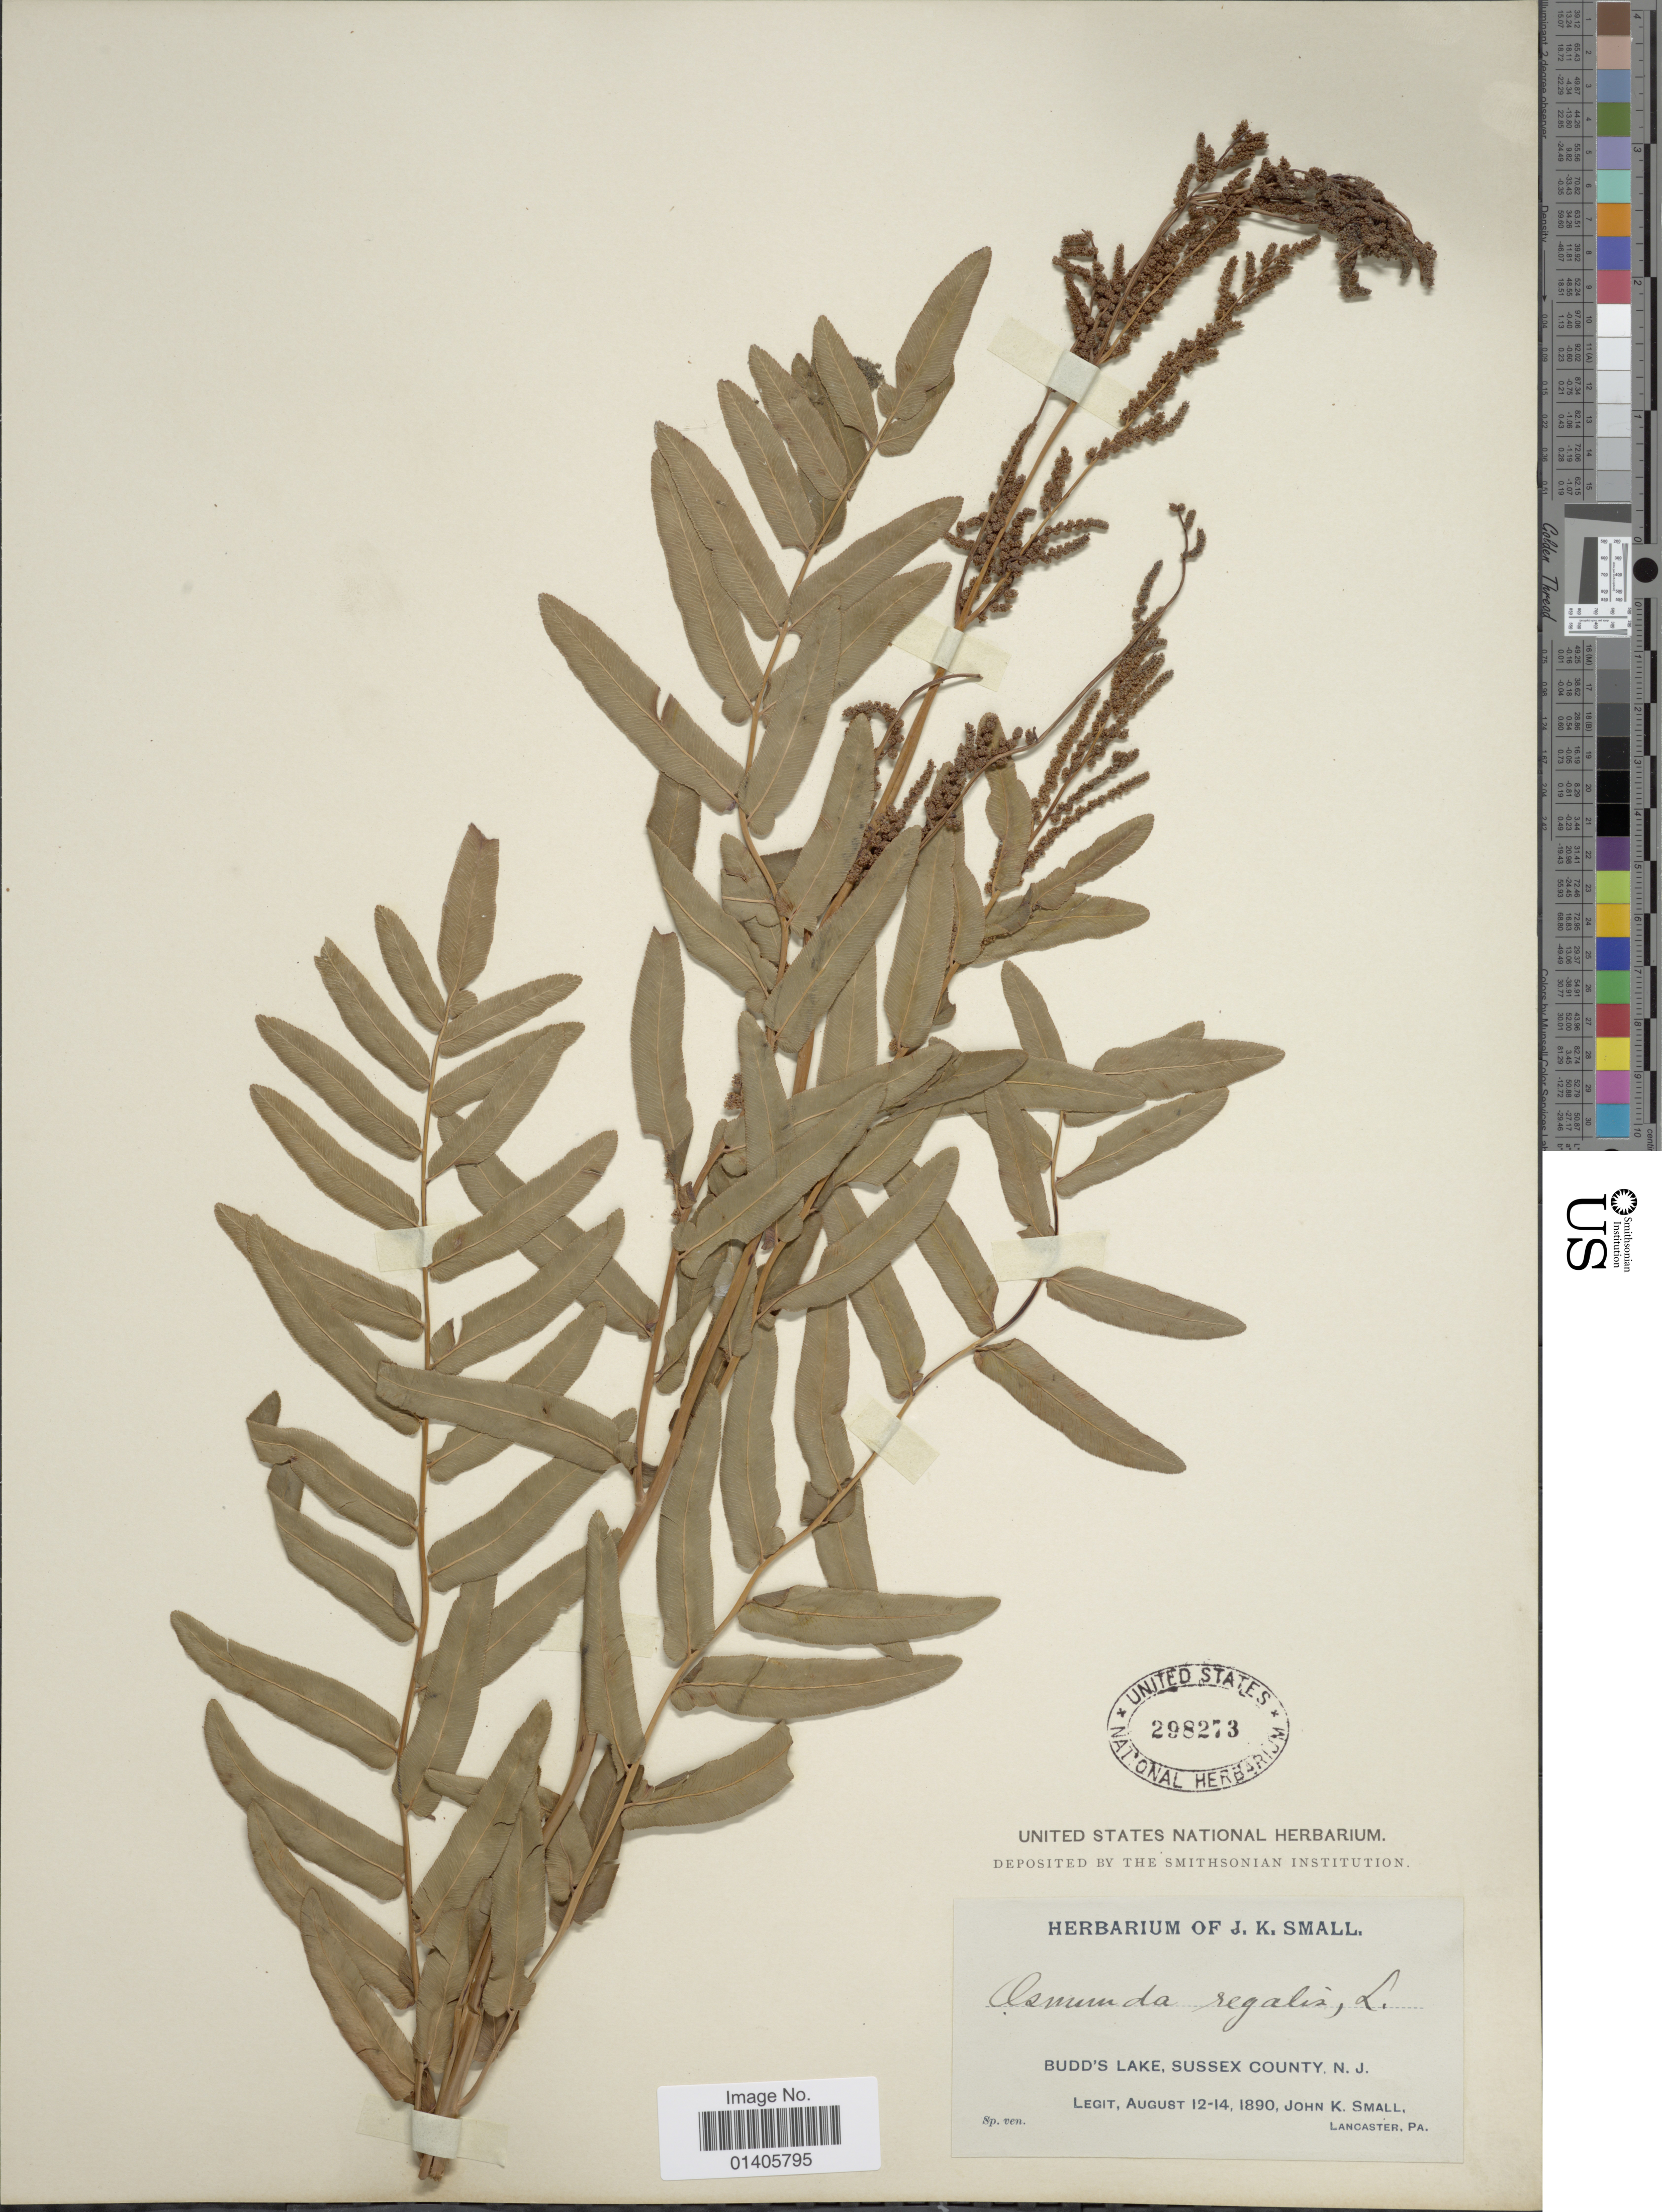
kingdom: Plantae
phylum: Tracheophyta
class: Polypodiopsida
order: Osmundales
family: Osmundaceae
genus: Osmunda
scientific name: Osmunda regalis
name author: L.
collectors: J. K. Small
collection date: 1890-08-12/1890-08-14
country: United States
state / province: New Jersey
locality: Bud's Lake, Sussex County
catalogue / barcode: US 298273